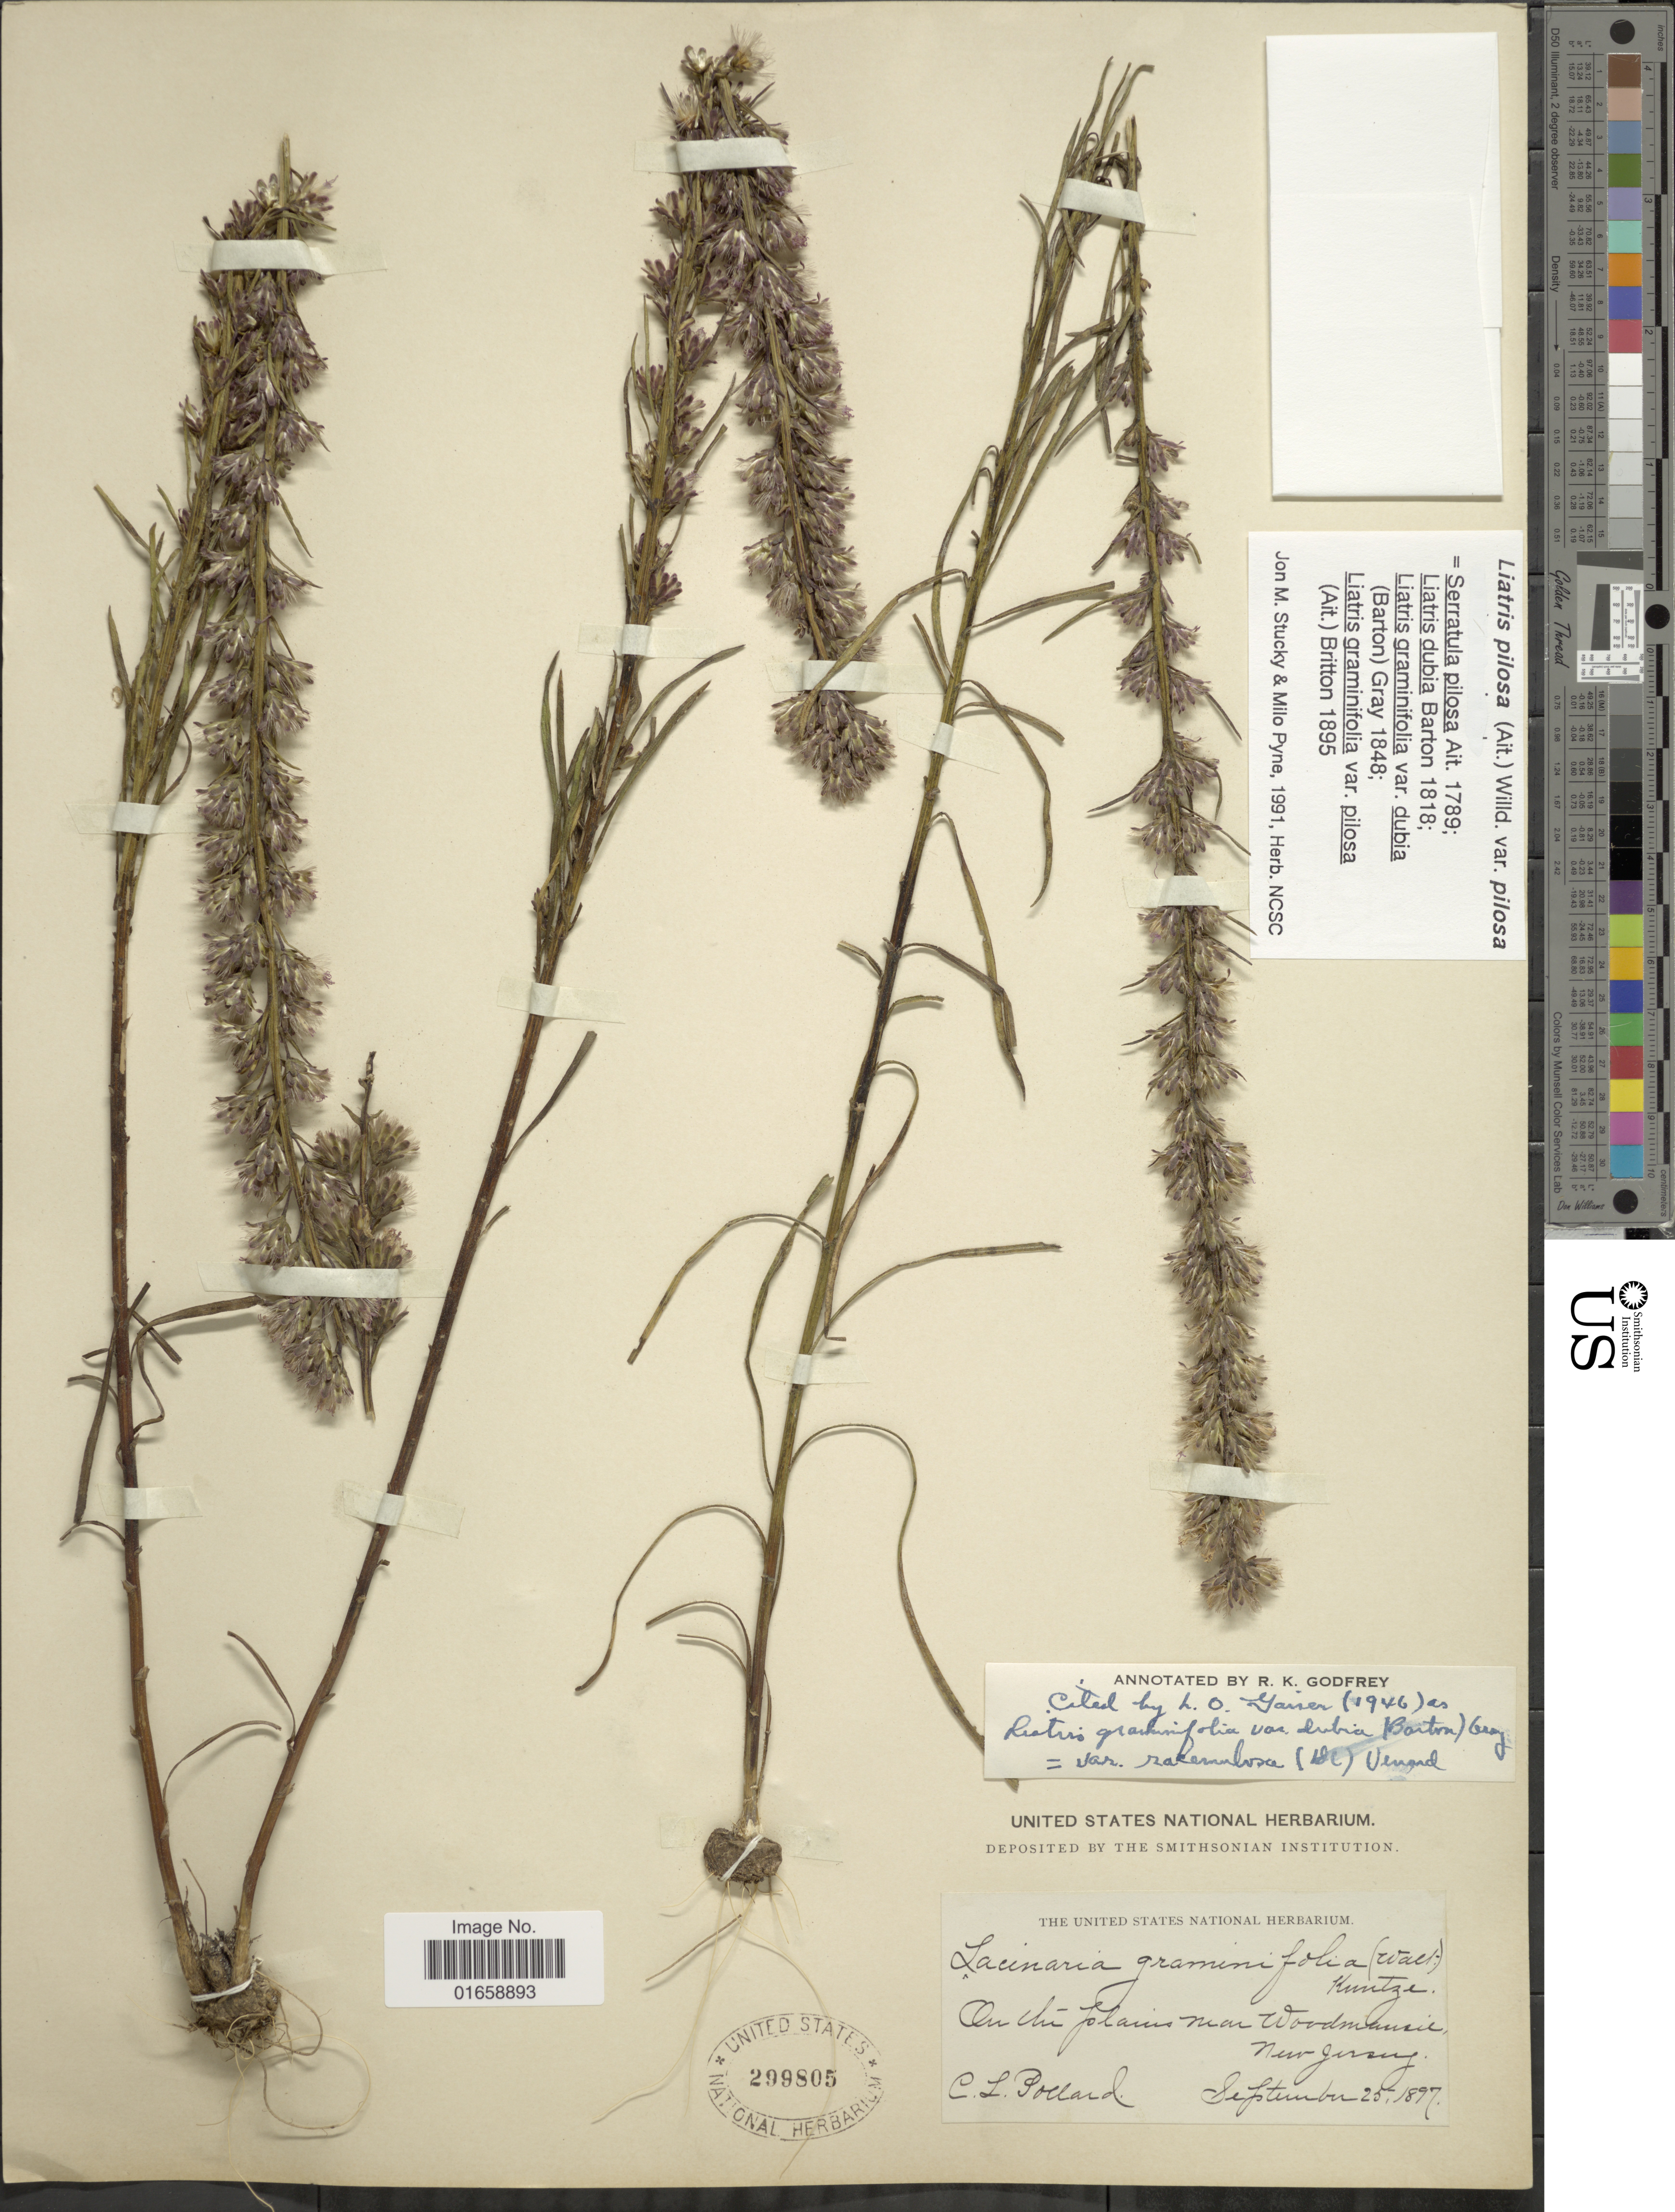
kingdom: Plantae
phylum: Tracheophyta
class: Magnoliopsida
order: Asterales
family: Asteraceae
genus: Liatris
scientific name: Liatris pilosa var. pilosa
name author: (Aiton) Willd.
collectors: C. L. Pollard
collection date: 1897-09-25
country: United States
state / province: New Jersey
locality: On the plains near Woodmansie, New Jersey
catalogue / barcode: US 299805